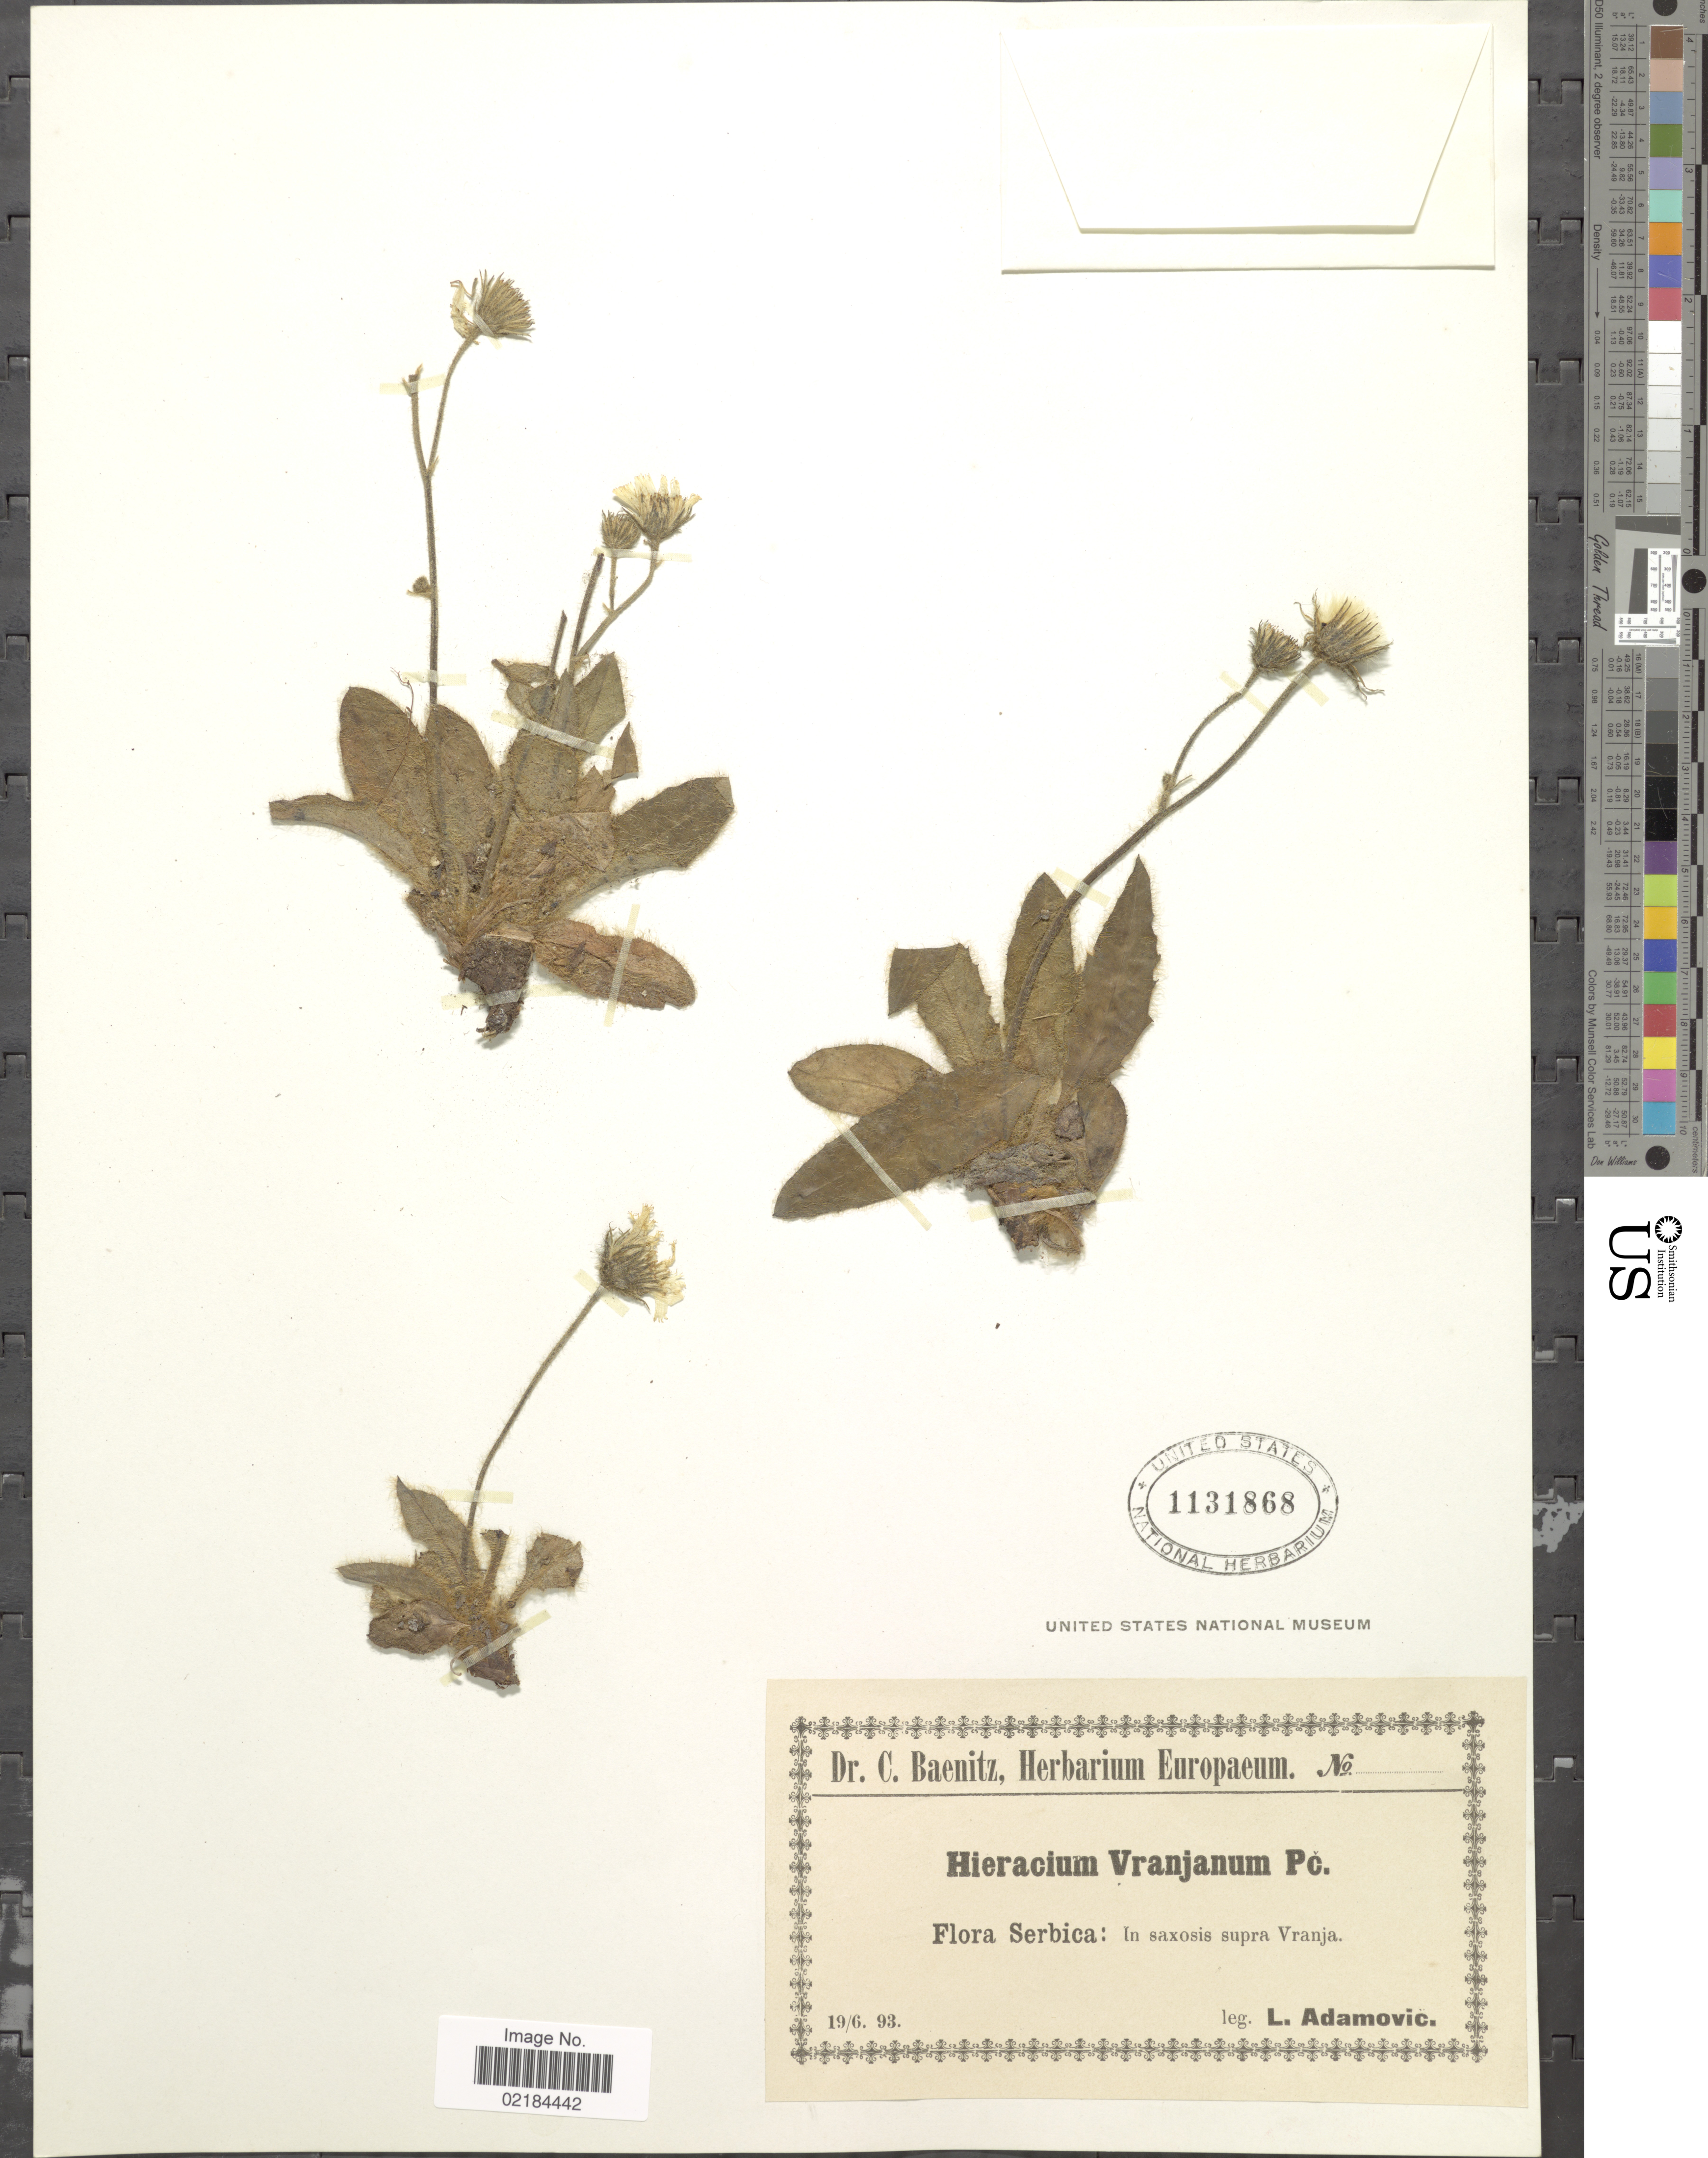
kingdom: Plantae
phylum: Tracheophyta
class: Magnoliopsida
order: Asterales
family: Asteraceae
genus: Hieracium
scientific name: Hieracium vranjanum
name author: Pančić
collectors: L. Adamović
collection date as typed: Transcribed d/m/y: 29/6/93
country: Serbia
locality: Serbica: In saxosis supra Vranja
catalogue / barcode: US 1131868